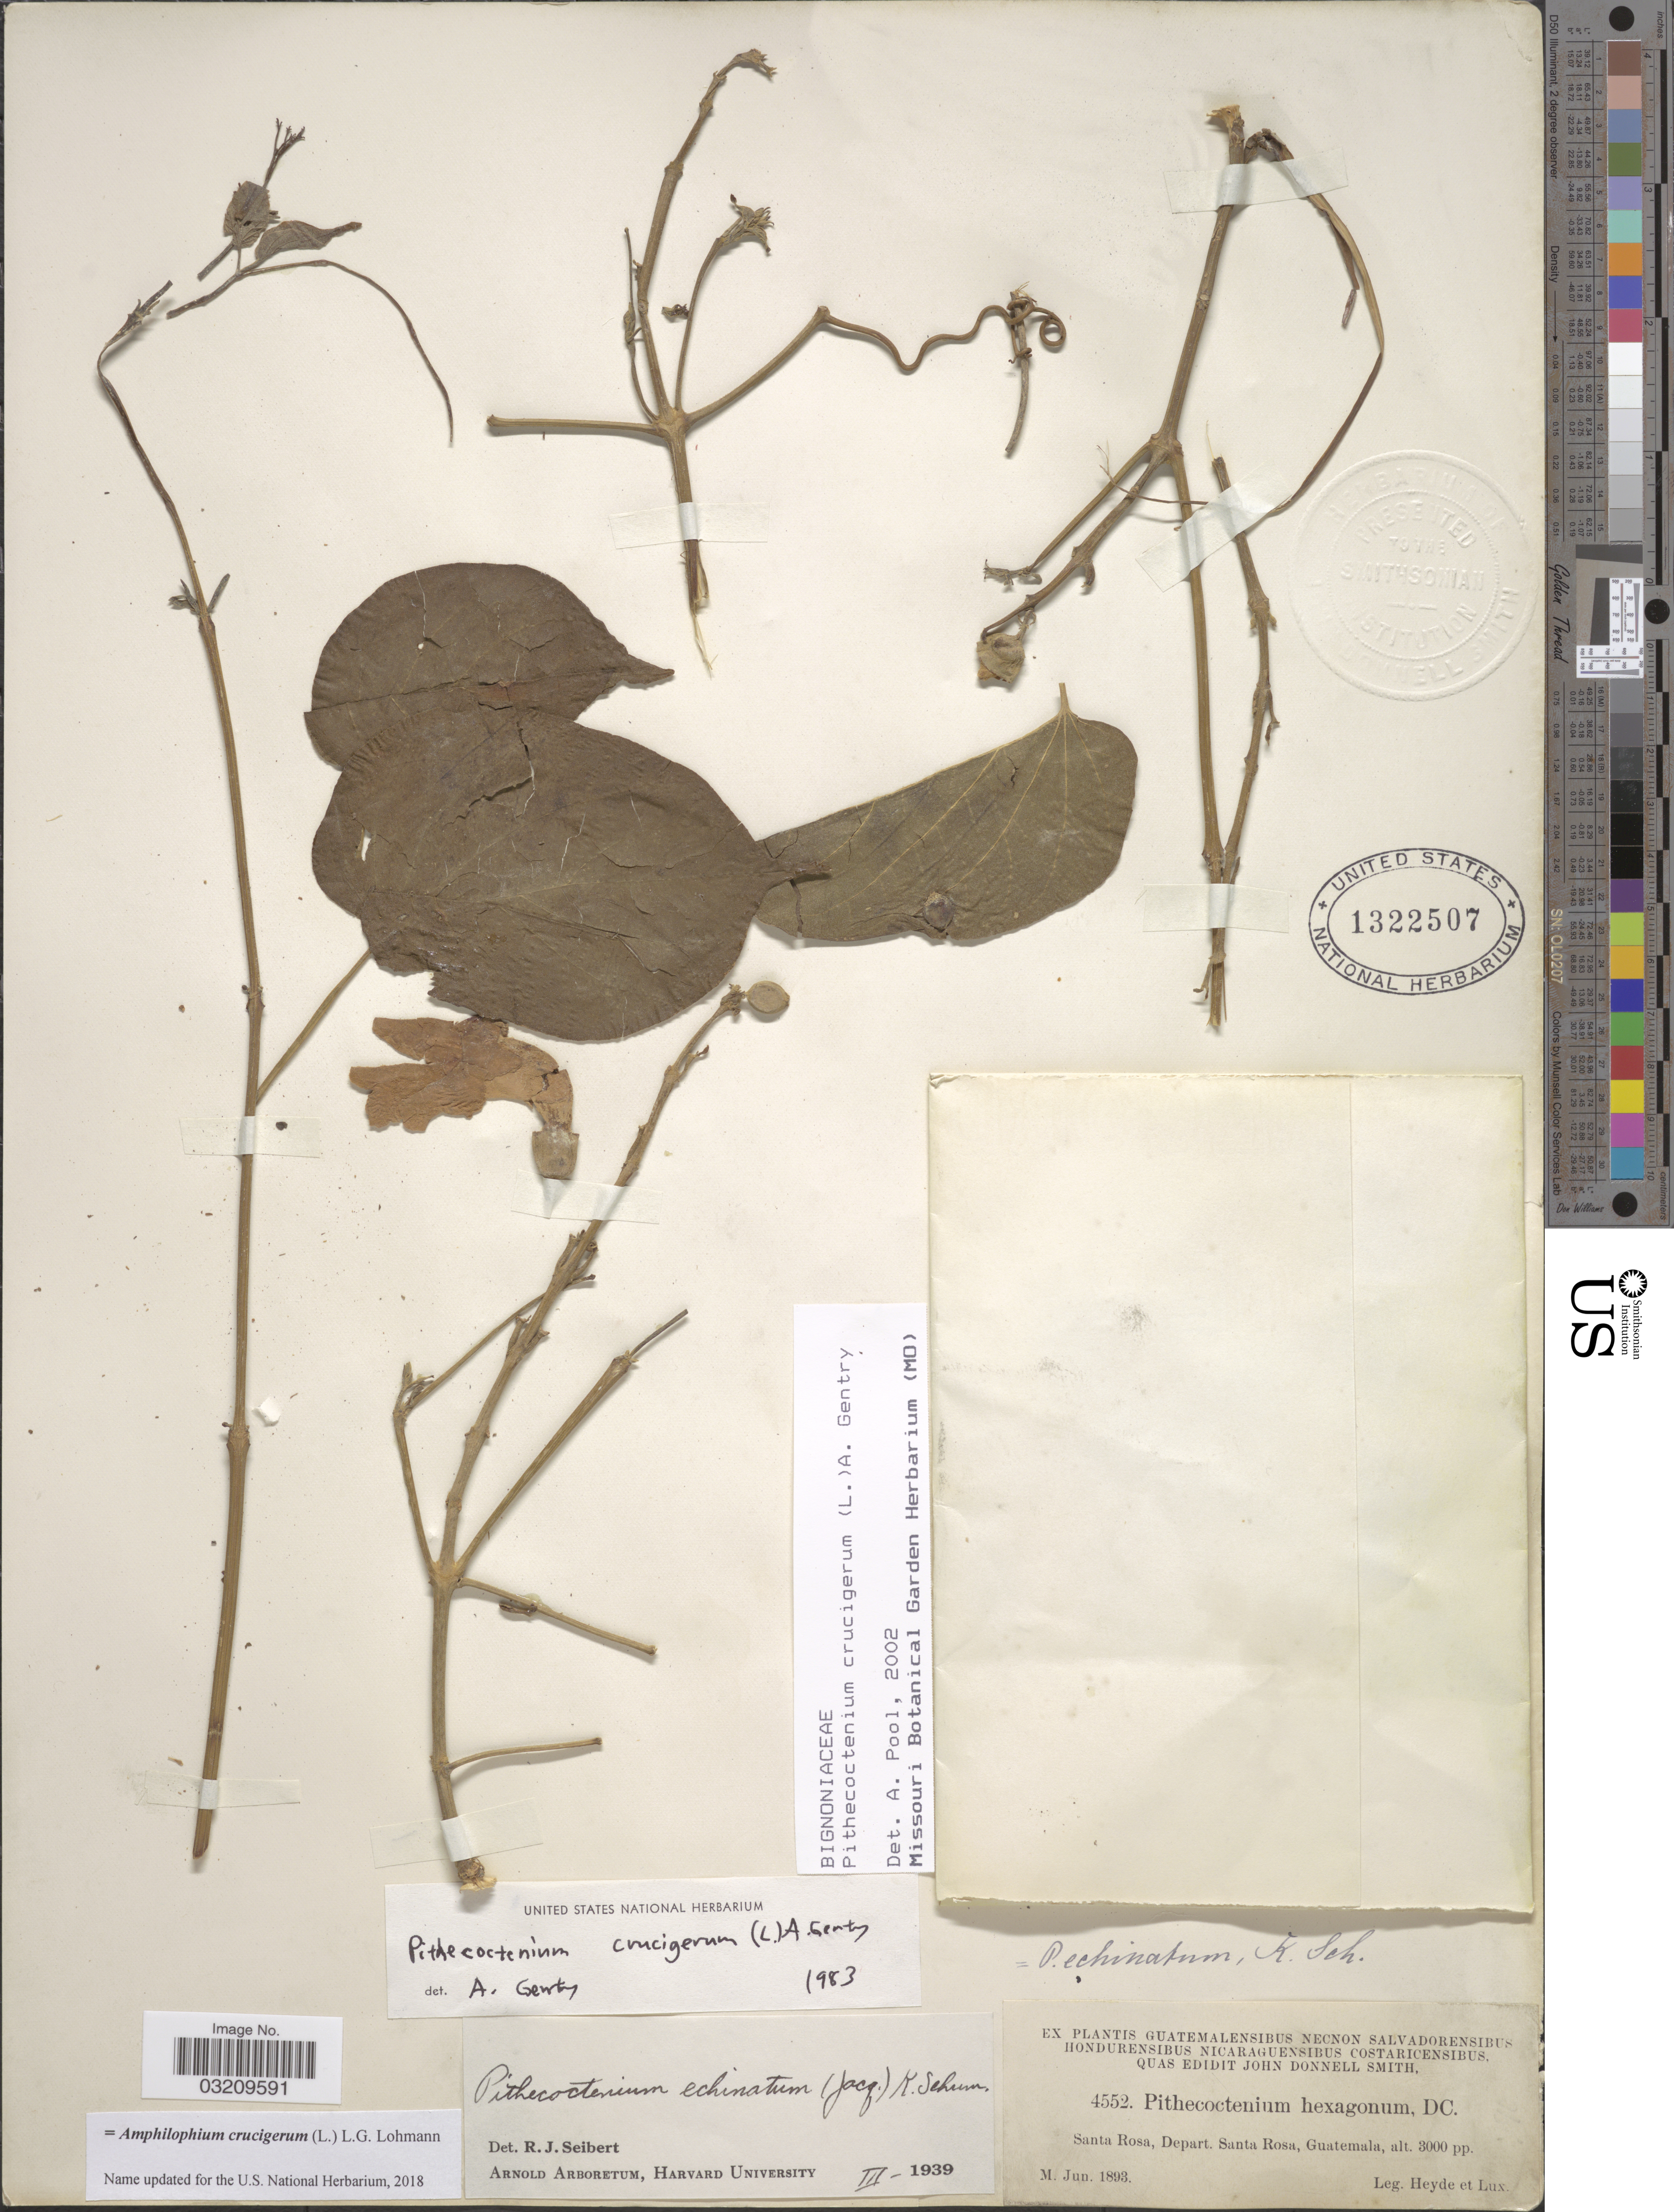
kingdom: Plantae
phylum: Tracheophyta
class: Magnoliopsida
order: Lamiales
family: Bignoniaceae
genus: Amphilophium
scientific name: Amphilophium crucigerum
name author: (L.) L.G. Lohmann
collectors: Heyde & Lux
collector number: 4552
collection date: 1893-06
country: Guatemala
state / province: Santa Rosa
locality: Depart. Santa Rosa.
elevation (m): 914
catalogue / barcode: US 1322507